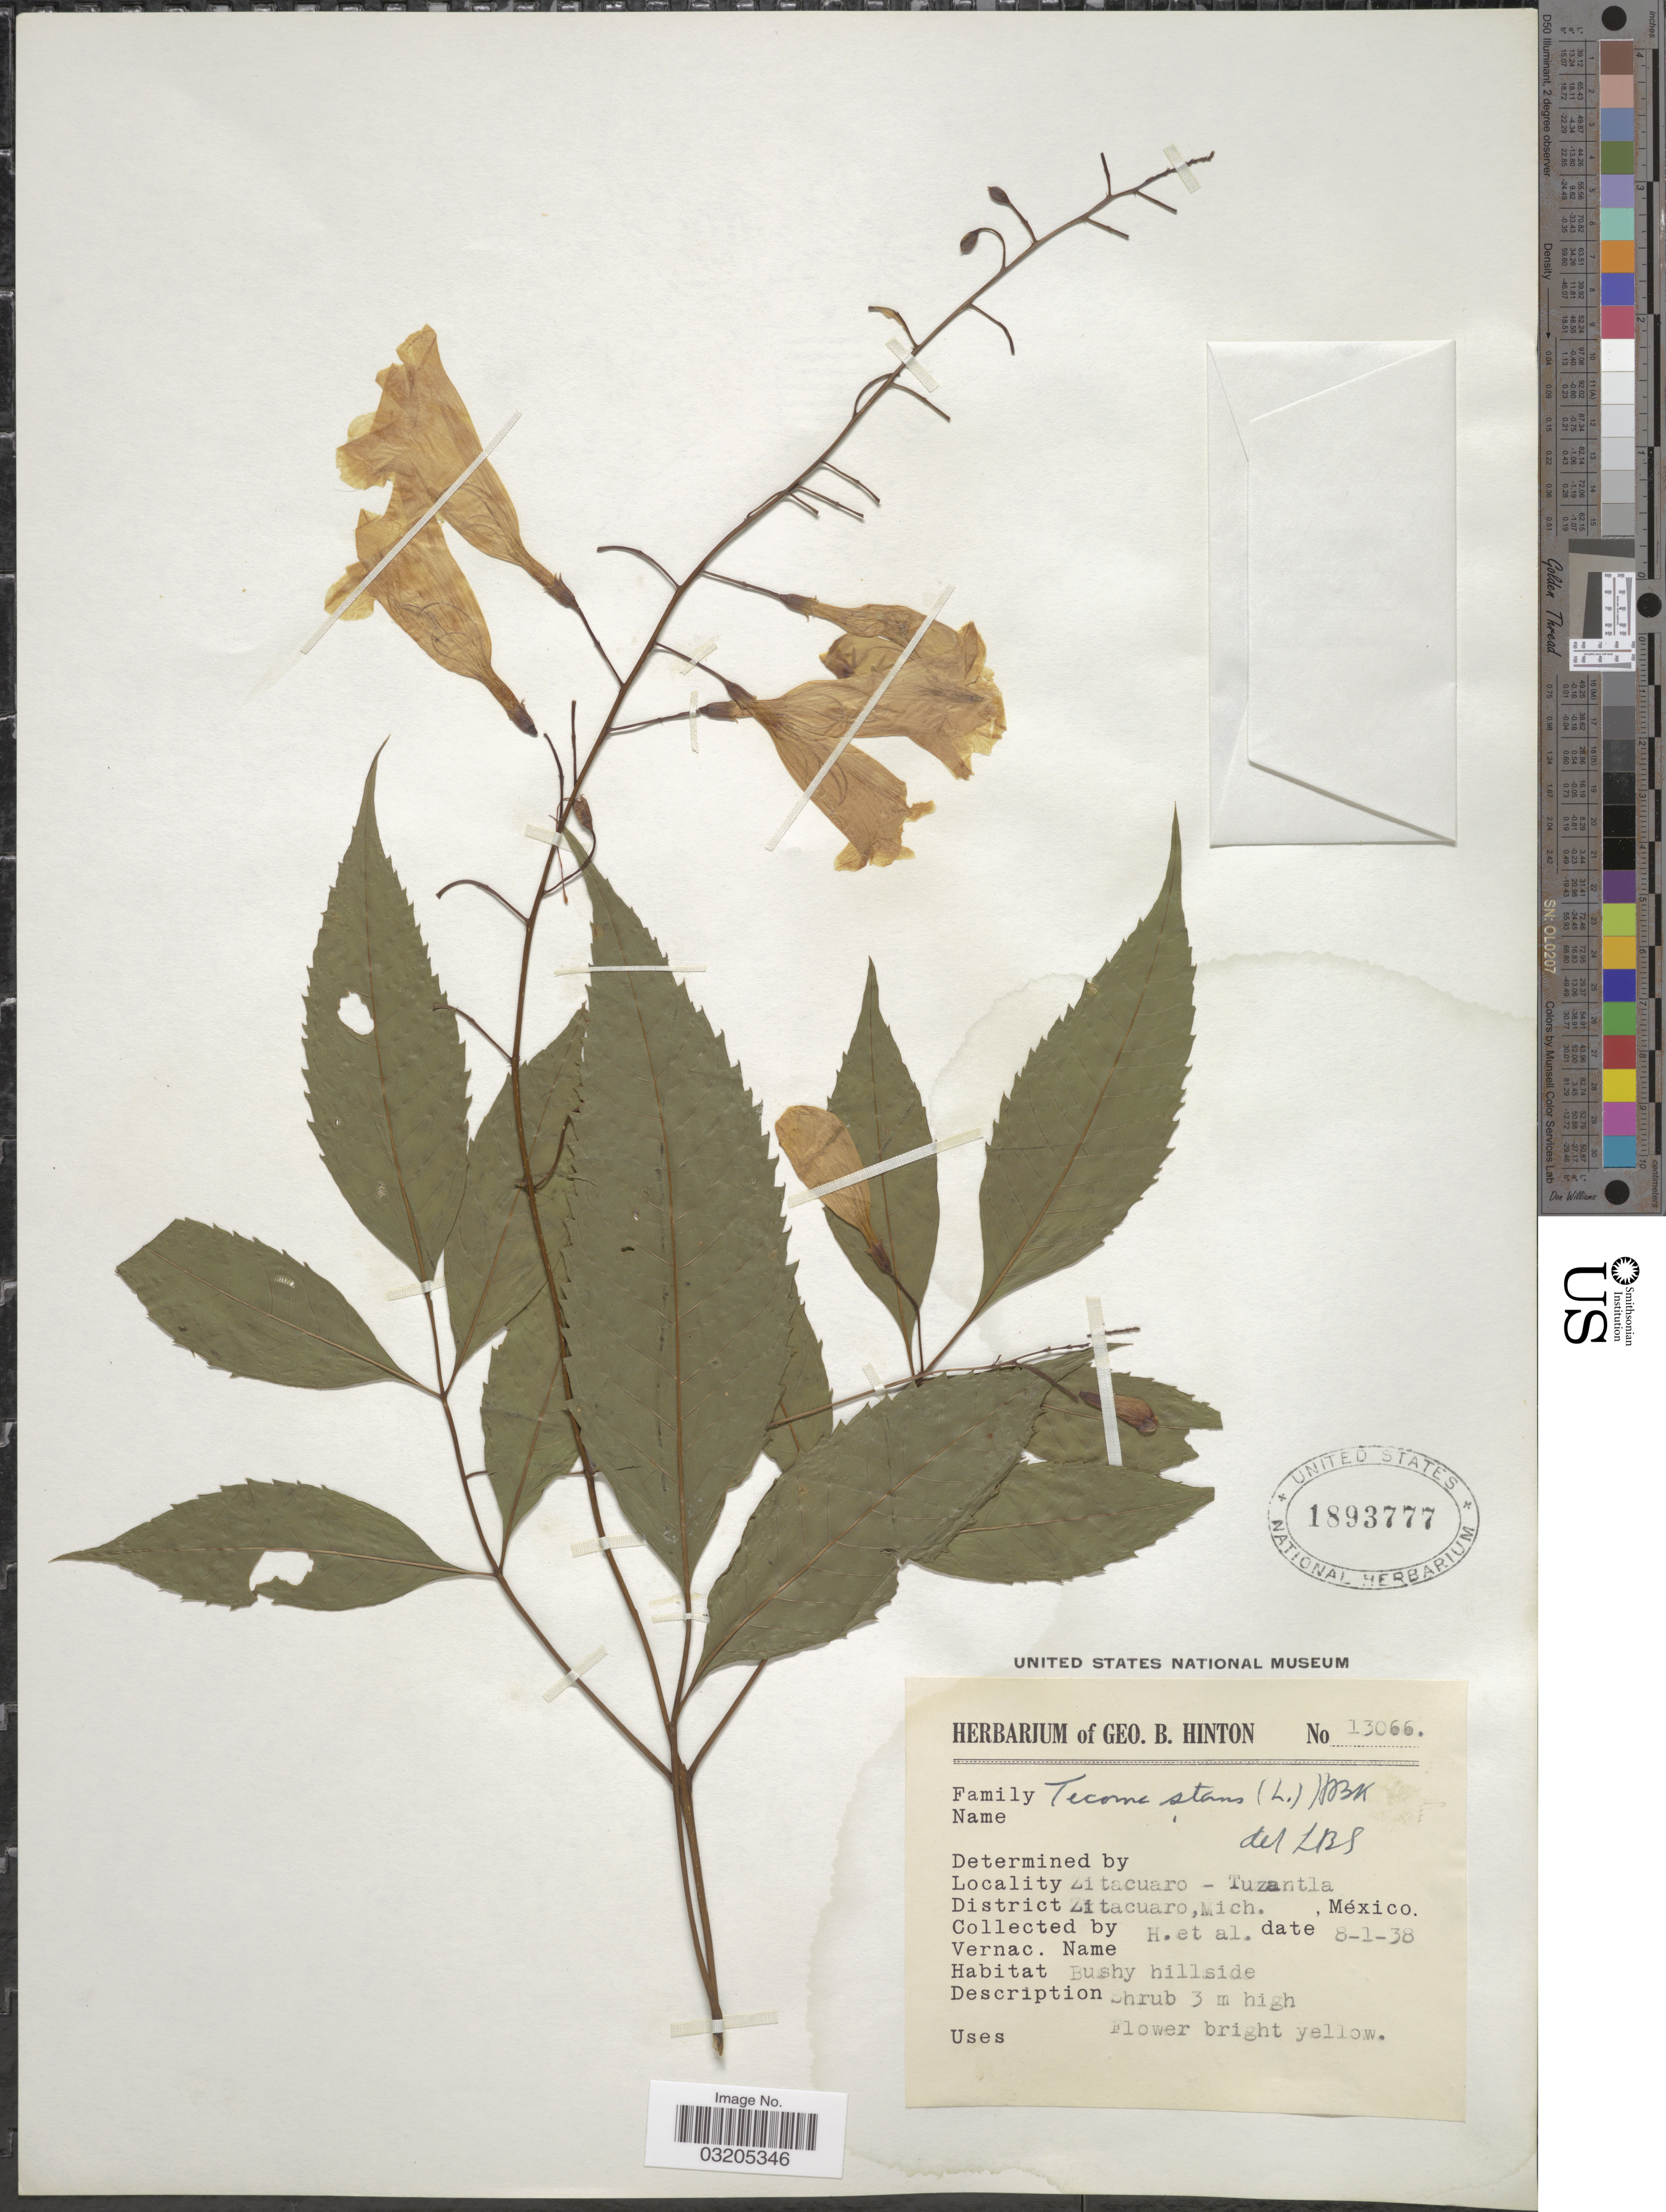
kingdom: Plantae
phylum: Tracheophyta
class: Magnoliopsida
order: Lamiales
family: Bignoniaceae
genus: Tecoma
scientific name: Tecoma stans var. stans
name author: (L.) Juss. ex Kunth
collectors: G. B. Hinton & et al.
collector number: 13066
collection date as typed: Transcribed d/m/y: 8/1/38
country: Mexico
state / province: Michoacán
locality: Zitacuaro - Tuzantla, District Zitacuaro.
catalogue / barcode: US 1893777